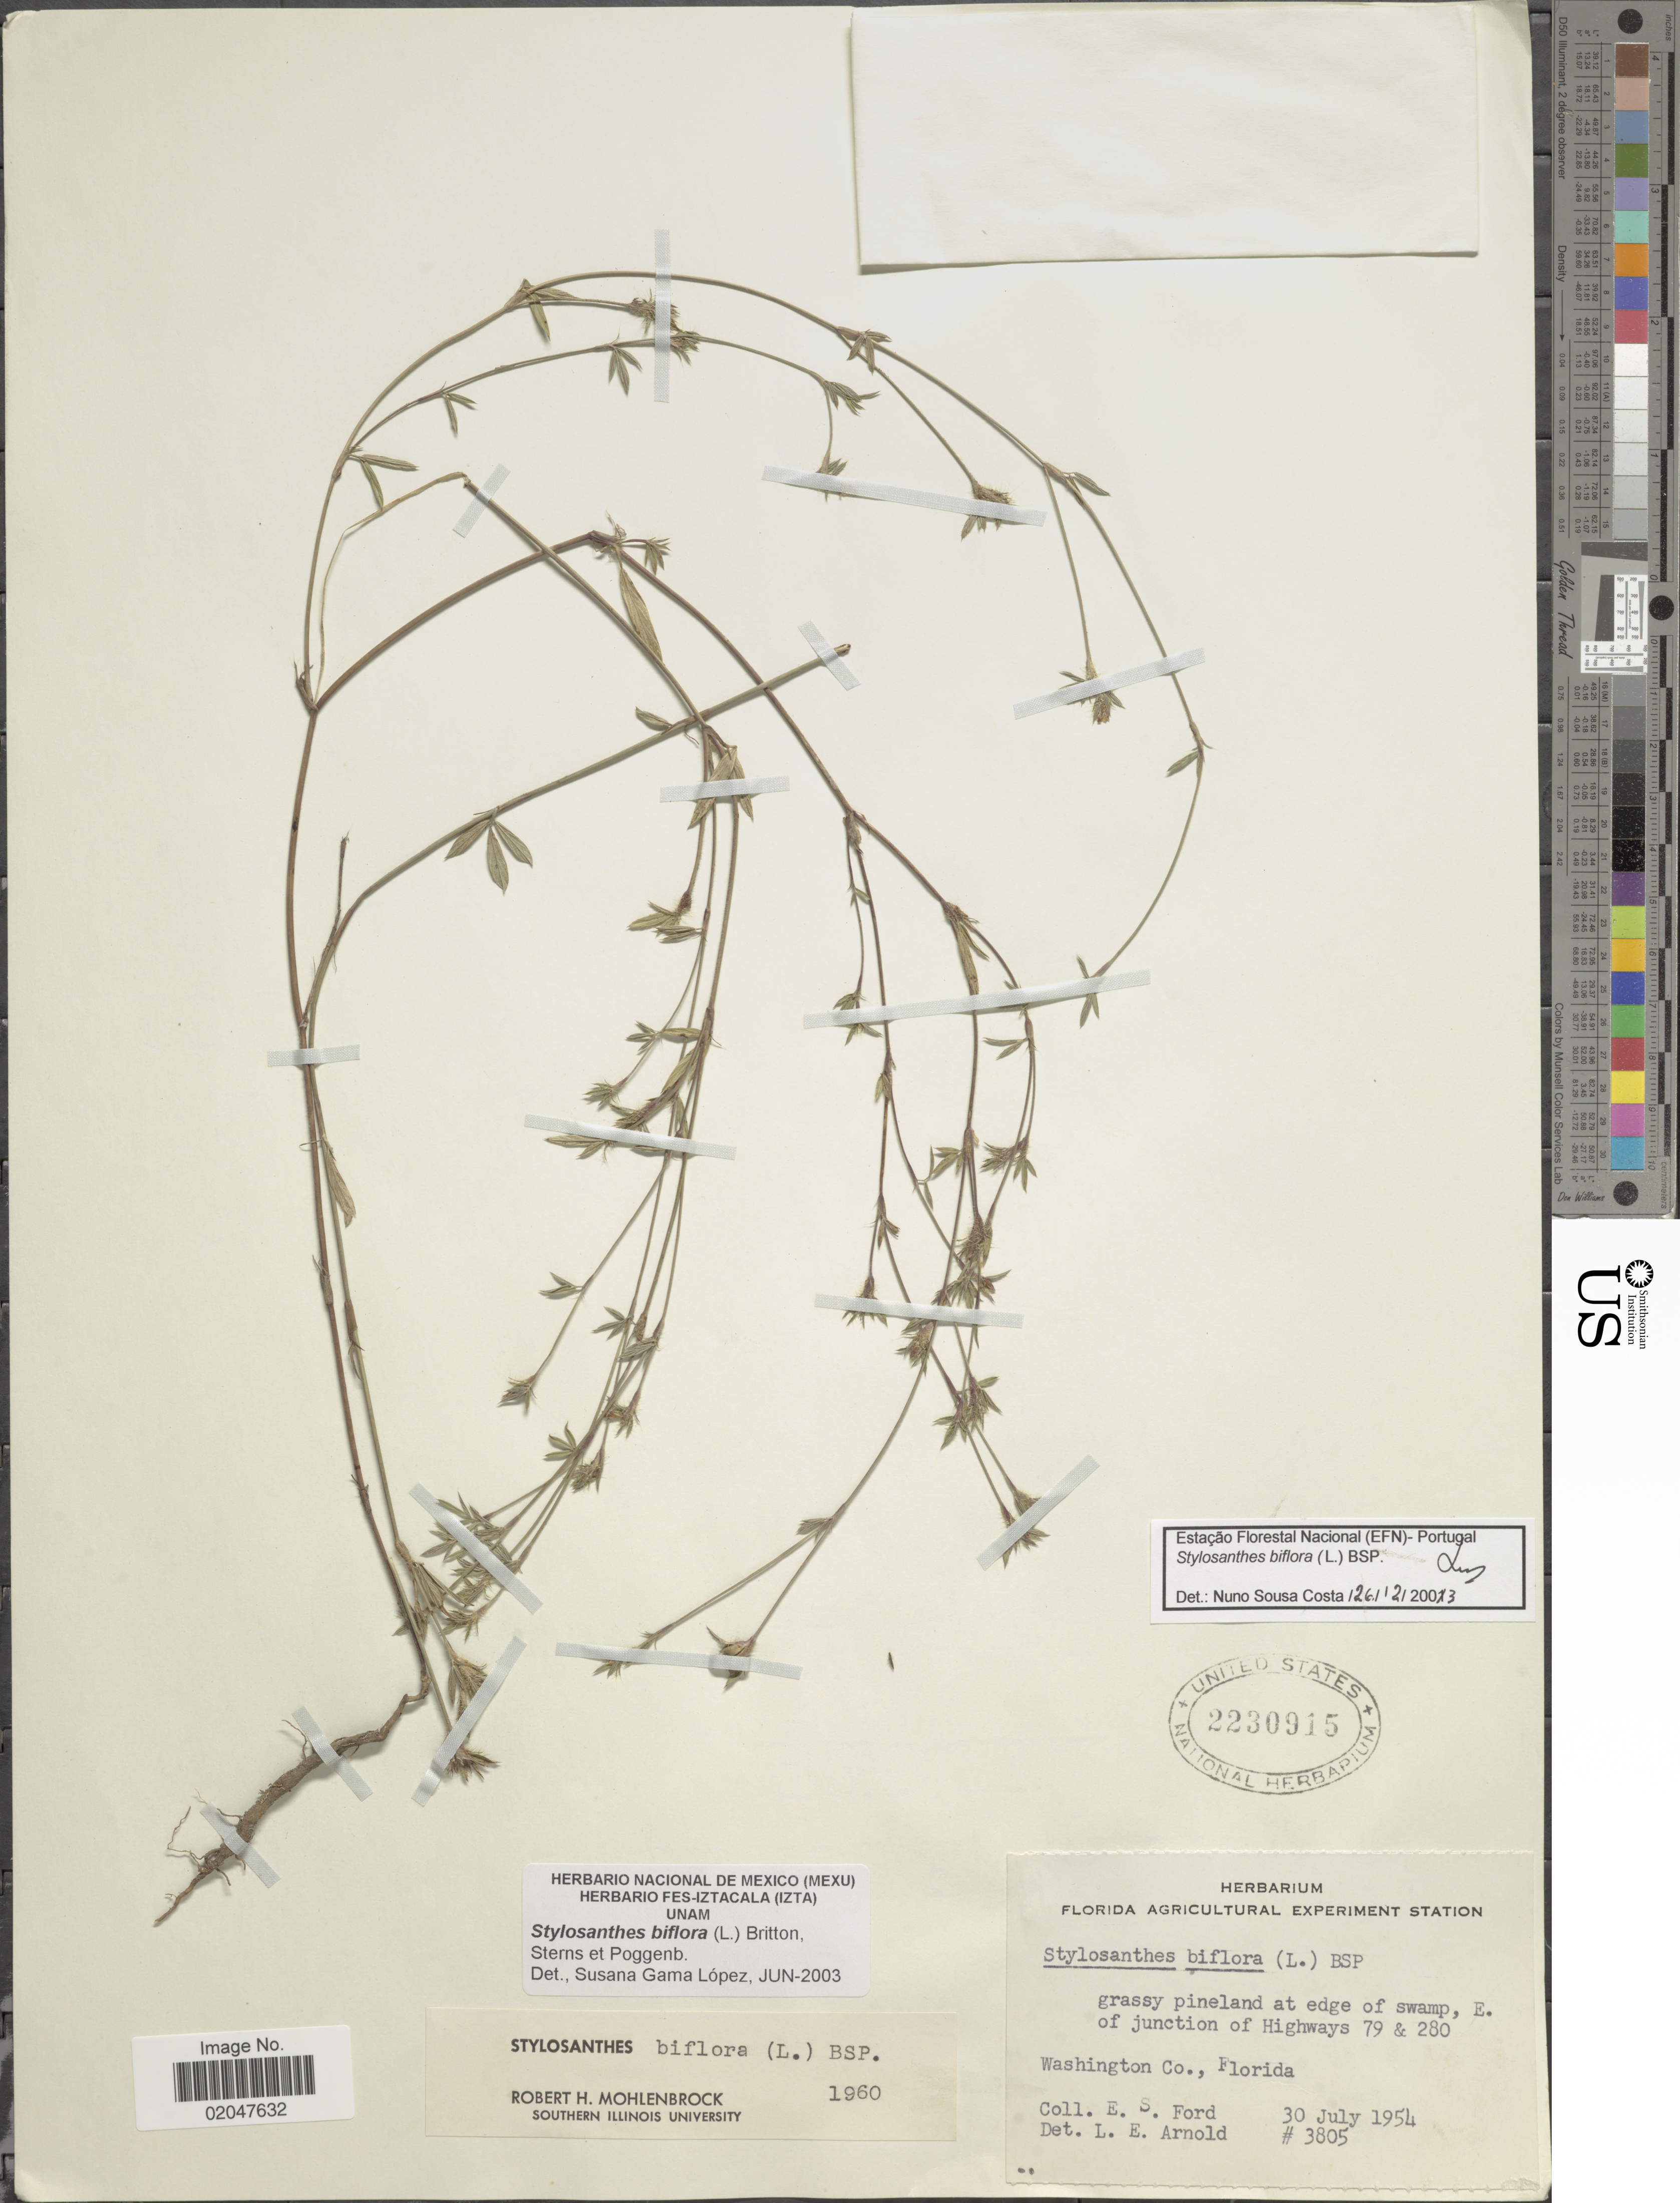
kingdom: Plantae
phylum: Tracheophyta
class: Magnoliopsida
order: Fabales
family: Fabaceae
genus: Stylosanthes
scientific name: Stylosanthes biflora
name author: (L.) Britton et al.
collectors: E. Ford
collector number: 3805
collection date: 1954-07-30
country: United States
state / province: Florida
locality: E of junction of Highways 79 & 280, Washington Co.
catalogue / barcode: US 2230915